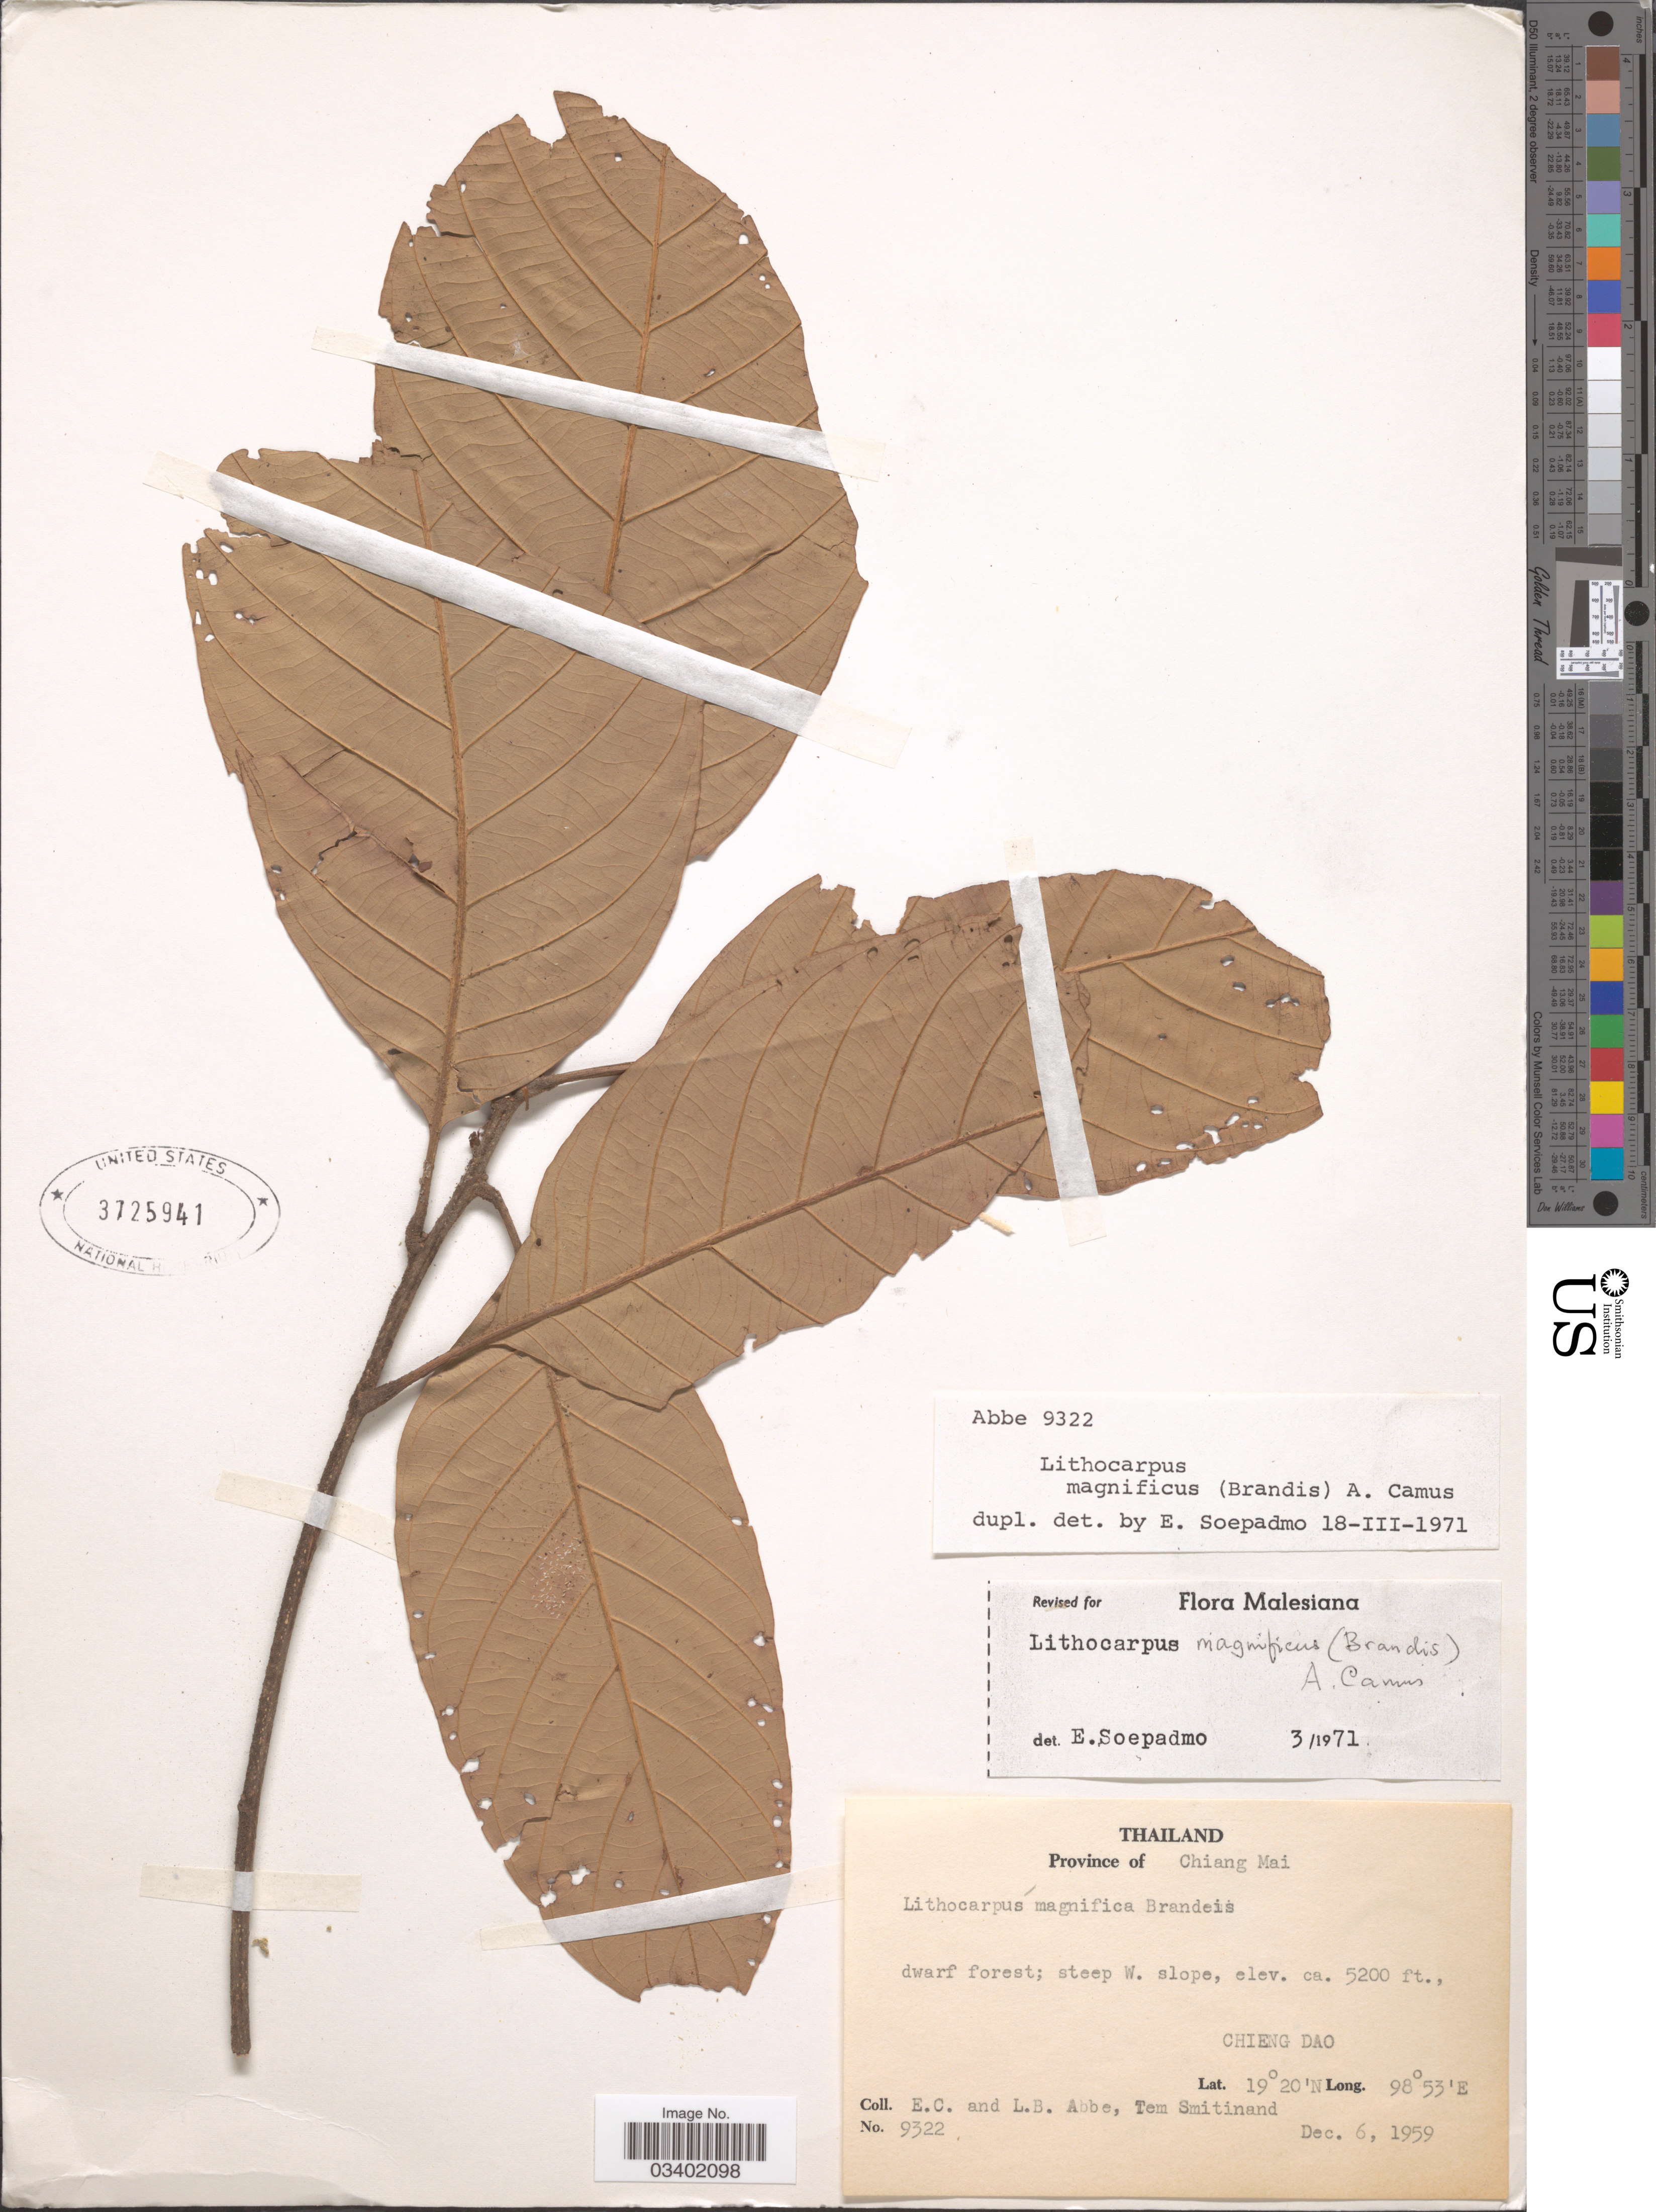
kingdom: Plantae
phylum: Tracheophyta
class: Magnoliopsida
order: Fagales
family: Betulaceae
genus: Betula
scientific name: Betula magnificus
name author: (Brandis) A. Camus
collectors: E. C. Abbe, L. B. Abbe & T. Smitinand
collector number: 9322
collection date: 1959-12-06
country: Thailand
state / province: Chiang Mai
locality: Steep W. slope, Chieng Dao.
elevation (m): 1585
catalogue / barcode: US 3725941